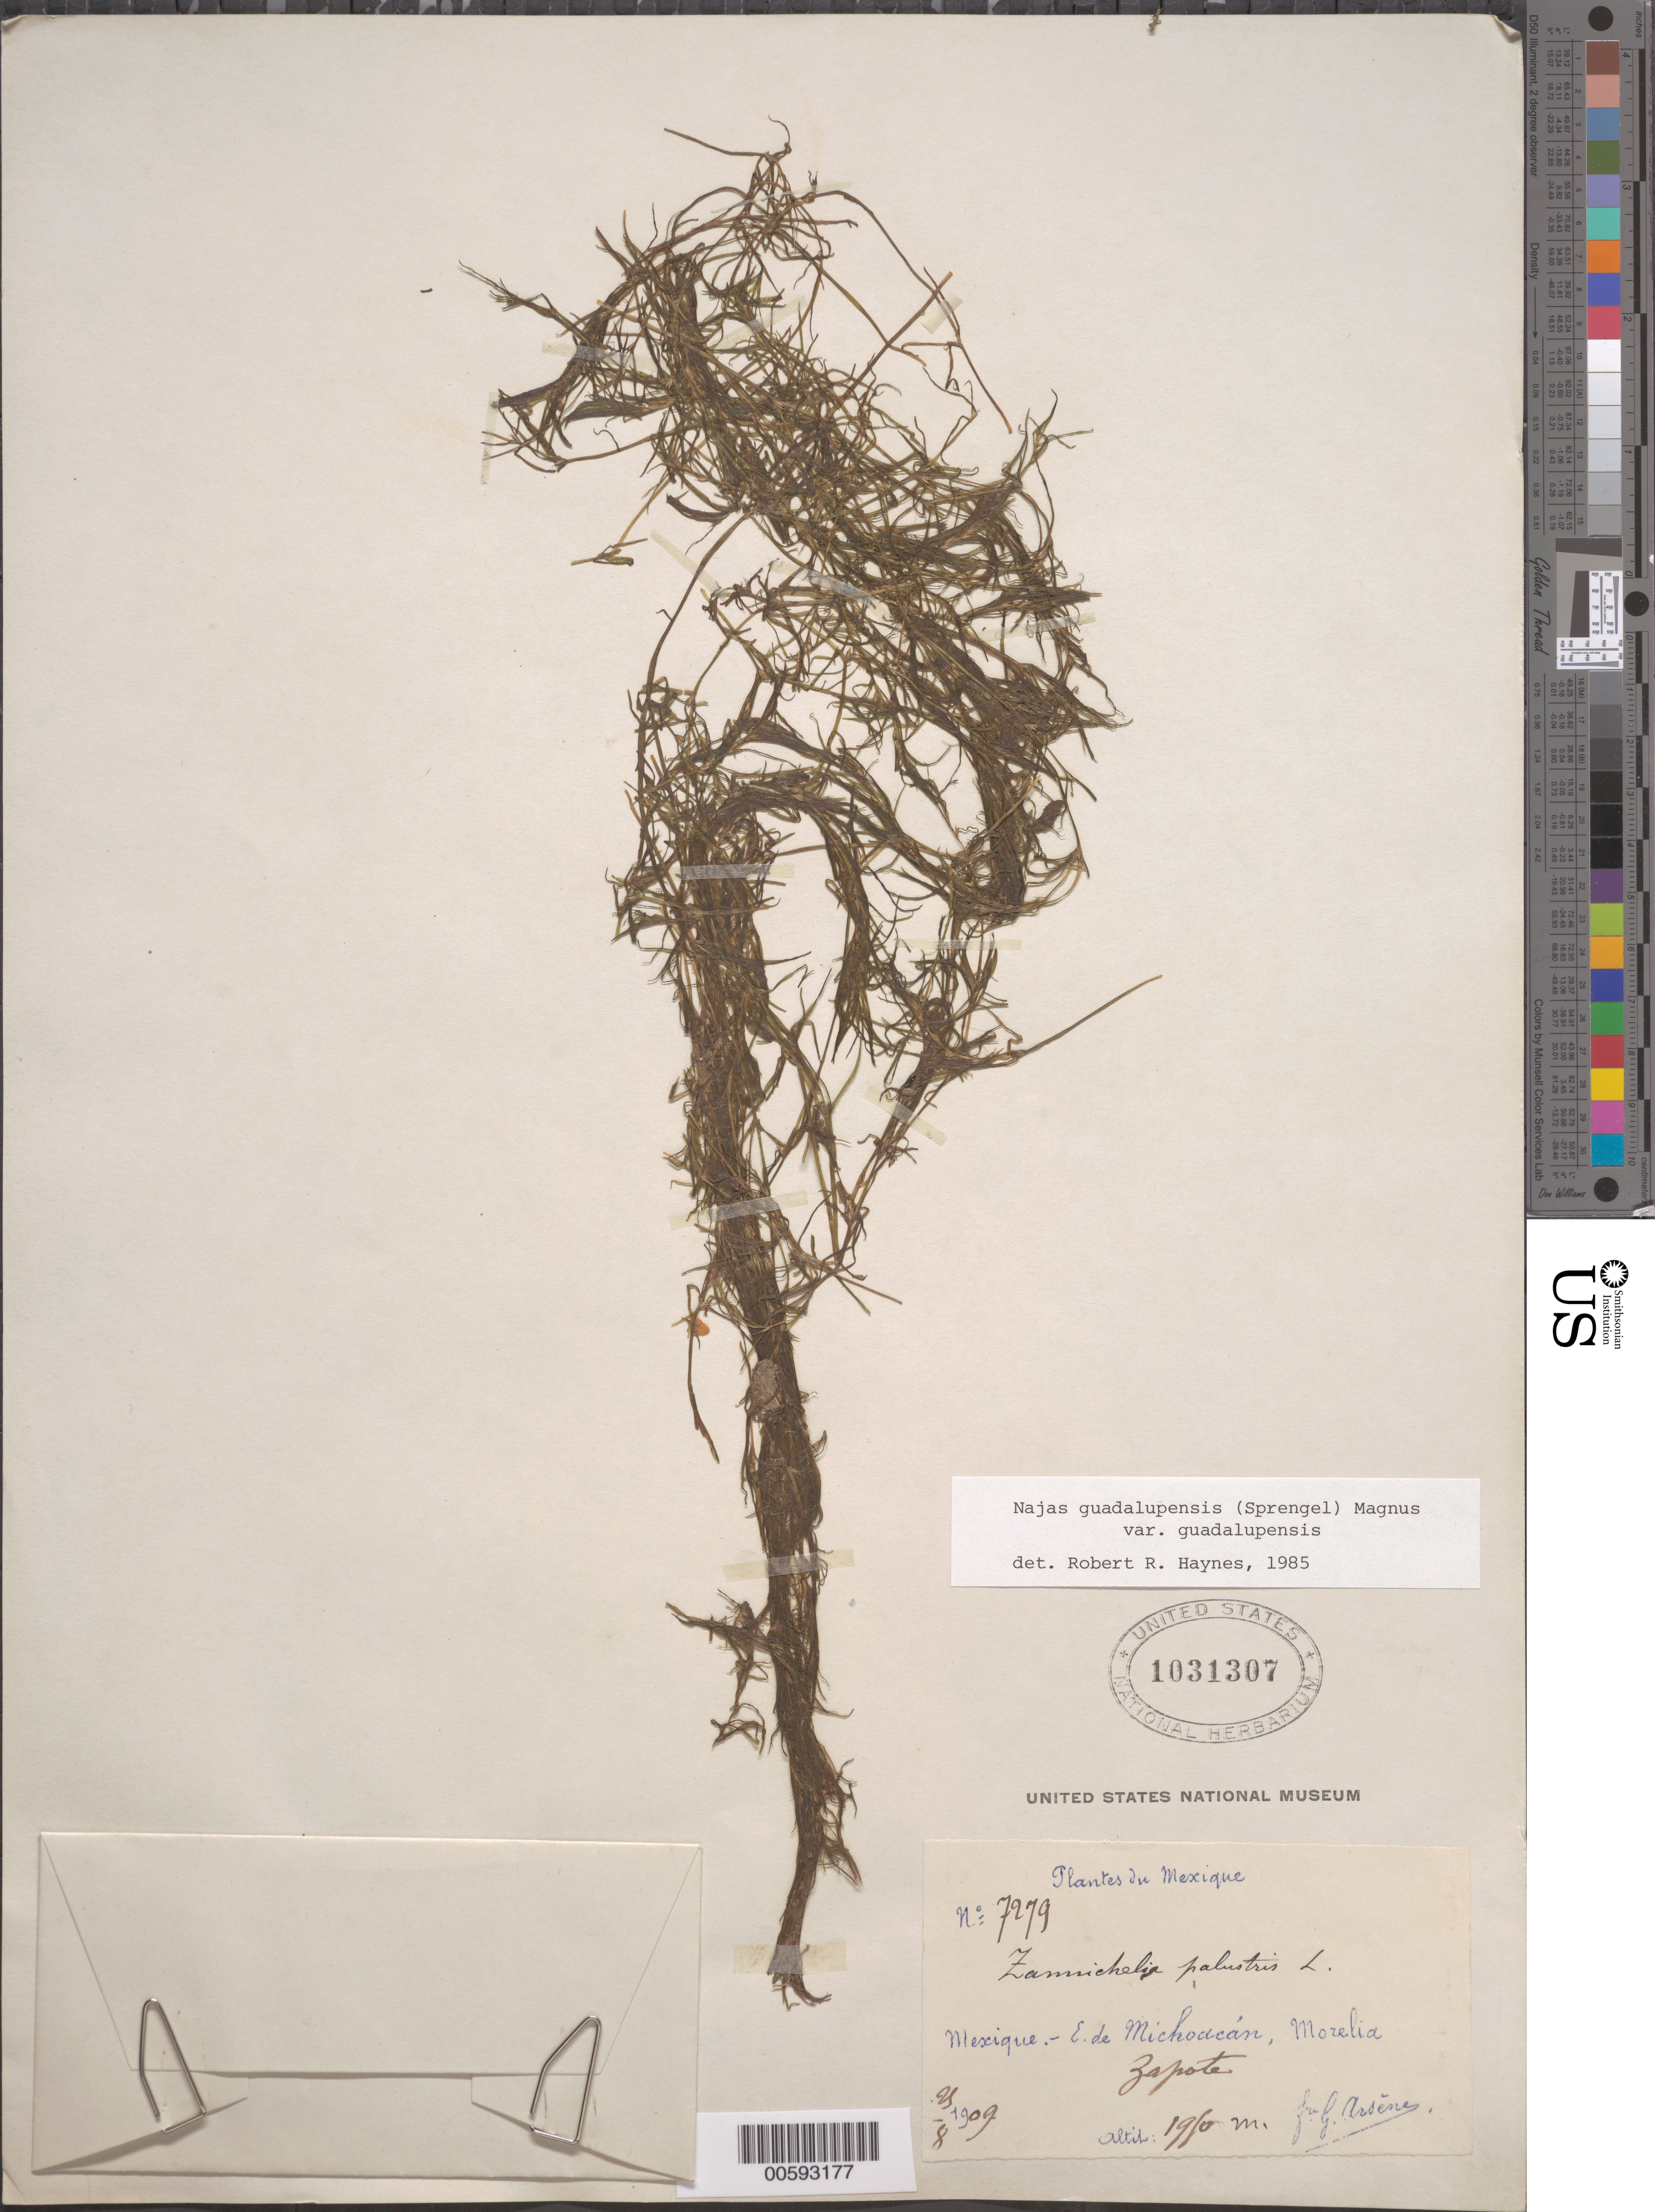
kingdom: Plantae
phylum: Tracheophyta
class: Liliopsida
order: Alismatales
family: Hydrocharitaceae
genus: Najas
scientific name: Najas guadalupensis var. guadalupensis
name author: (Spreng.) Magnus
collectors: Bro. G. Arsène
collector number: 7279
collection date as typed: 28 Aug 1909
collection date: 1909-08-28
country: Mexico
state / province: Michoacán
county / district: Morelia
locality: Zapote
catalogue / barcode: US 1031307